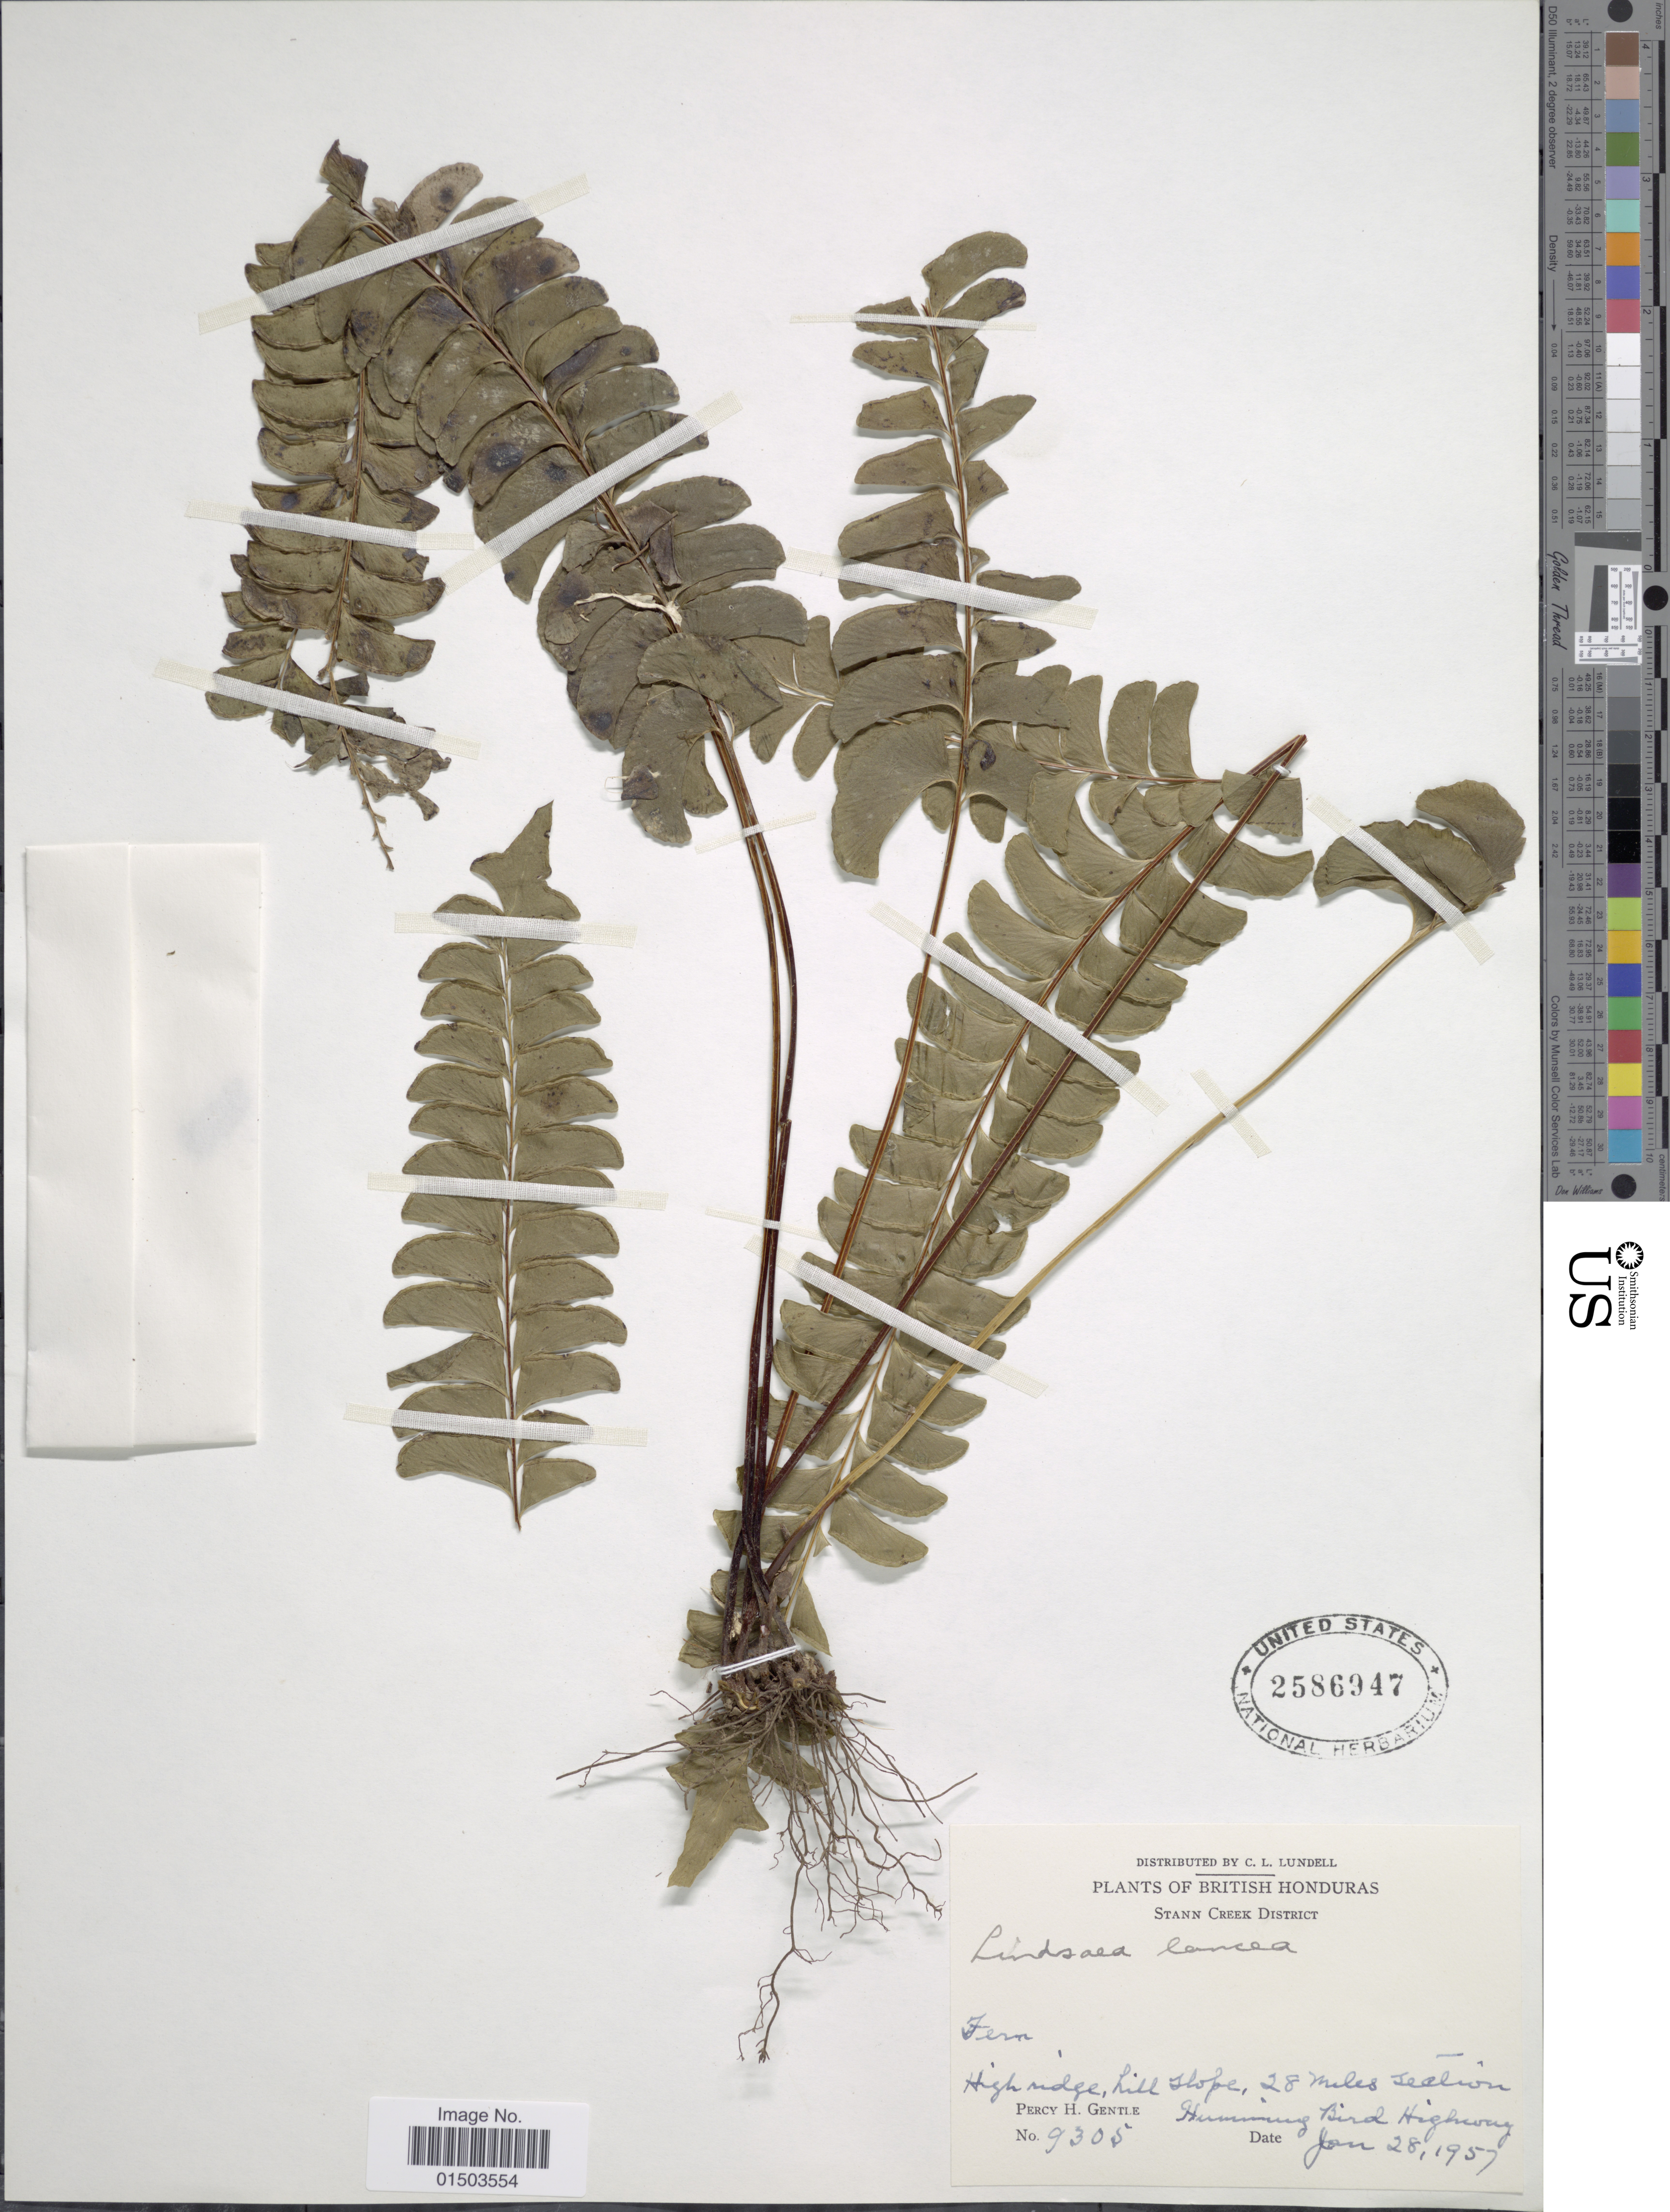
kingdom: Plantae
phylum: Tracheophyta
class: Polypodiopsida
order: Polypodiales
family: Lindsaeaceae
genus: Lindsaea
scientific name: Lindsaea lancea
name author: (L.) Bedd.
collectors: P. H. Gentle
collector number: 9305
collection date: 1957-01-28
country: Belize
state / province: Stann Creek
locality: British Honduras, Stann Creek District. High ridge, hill slope, 28 miles section Humming Bird Highway.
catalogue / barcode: US 2586947